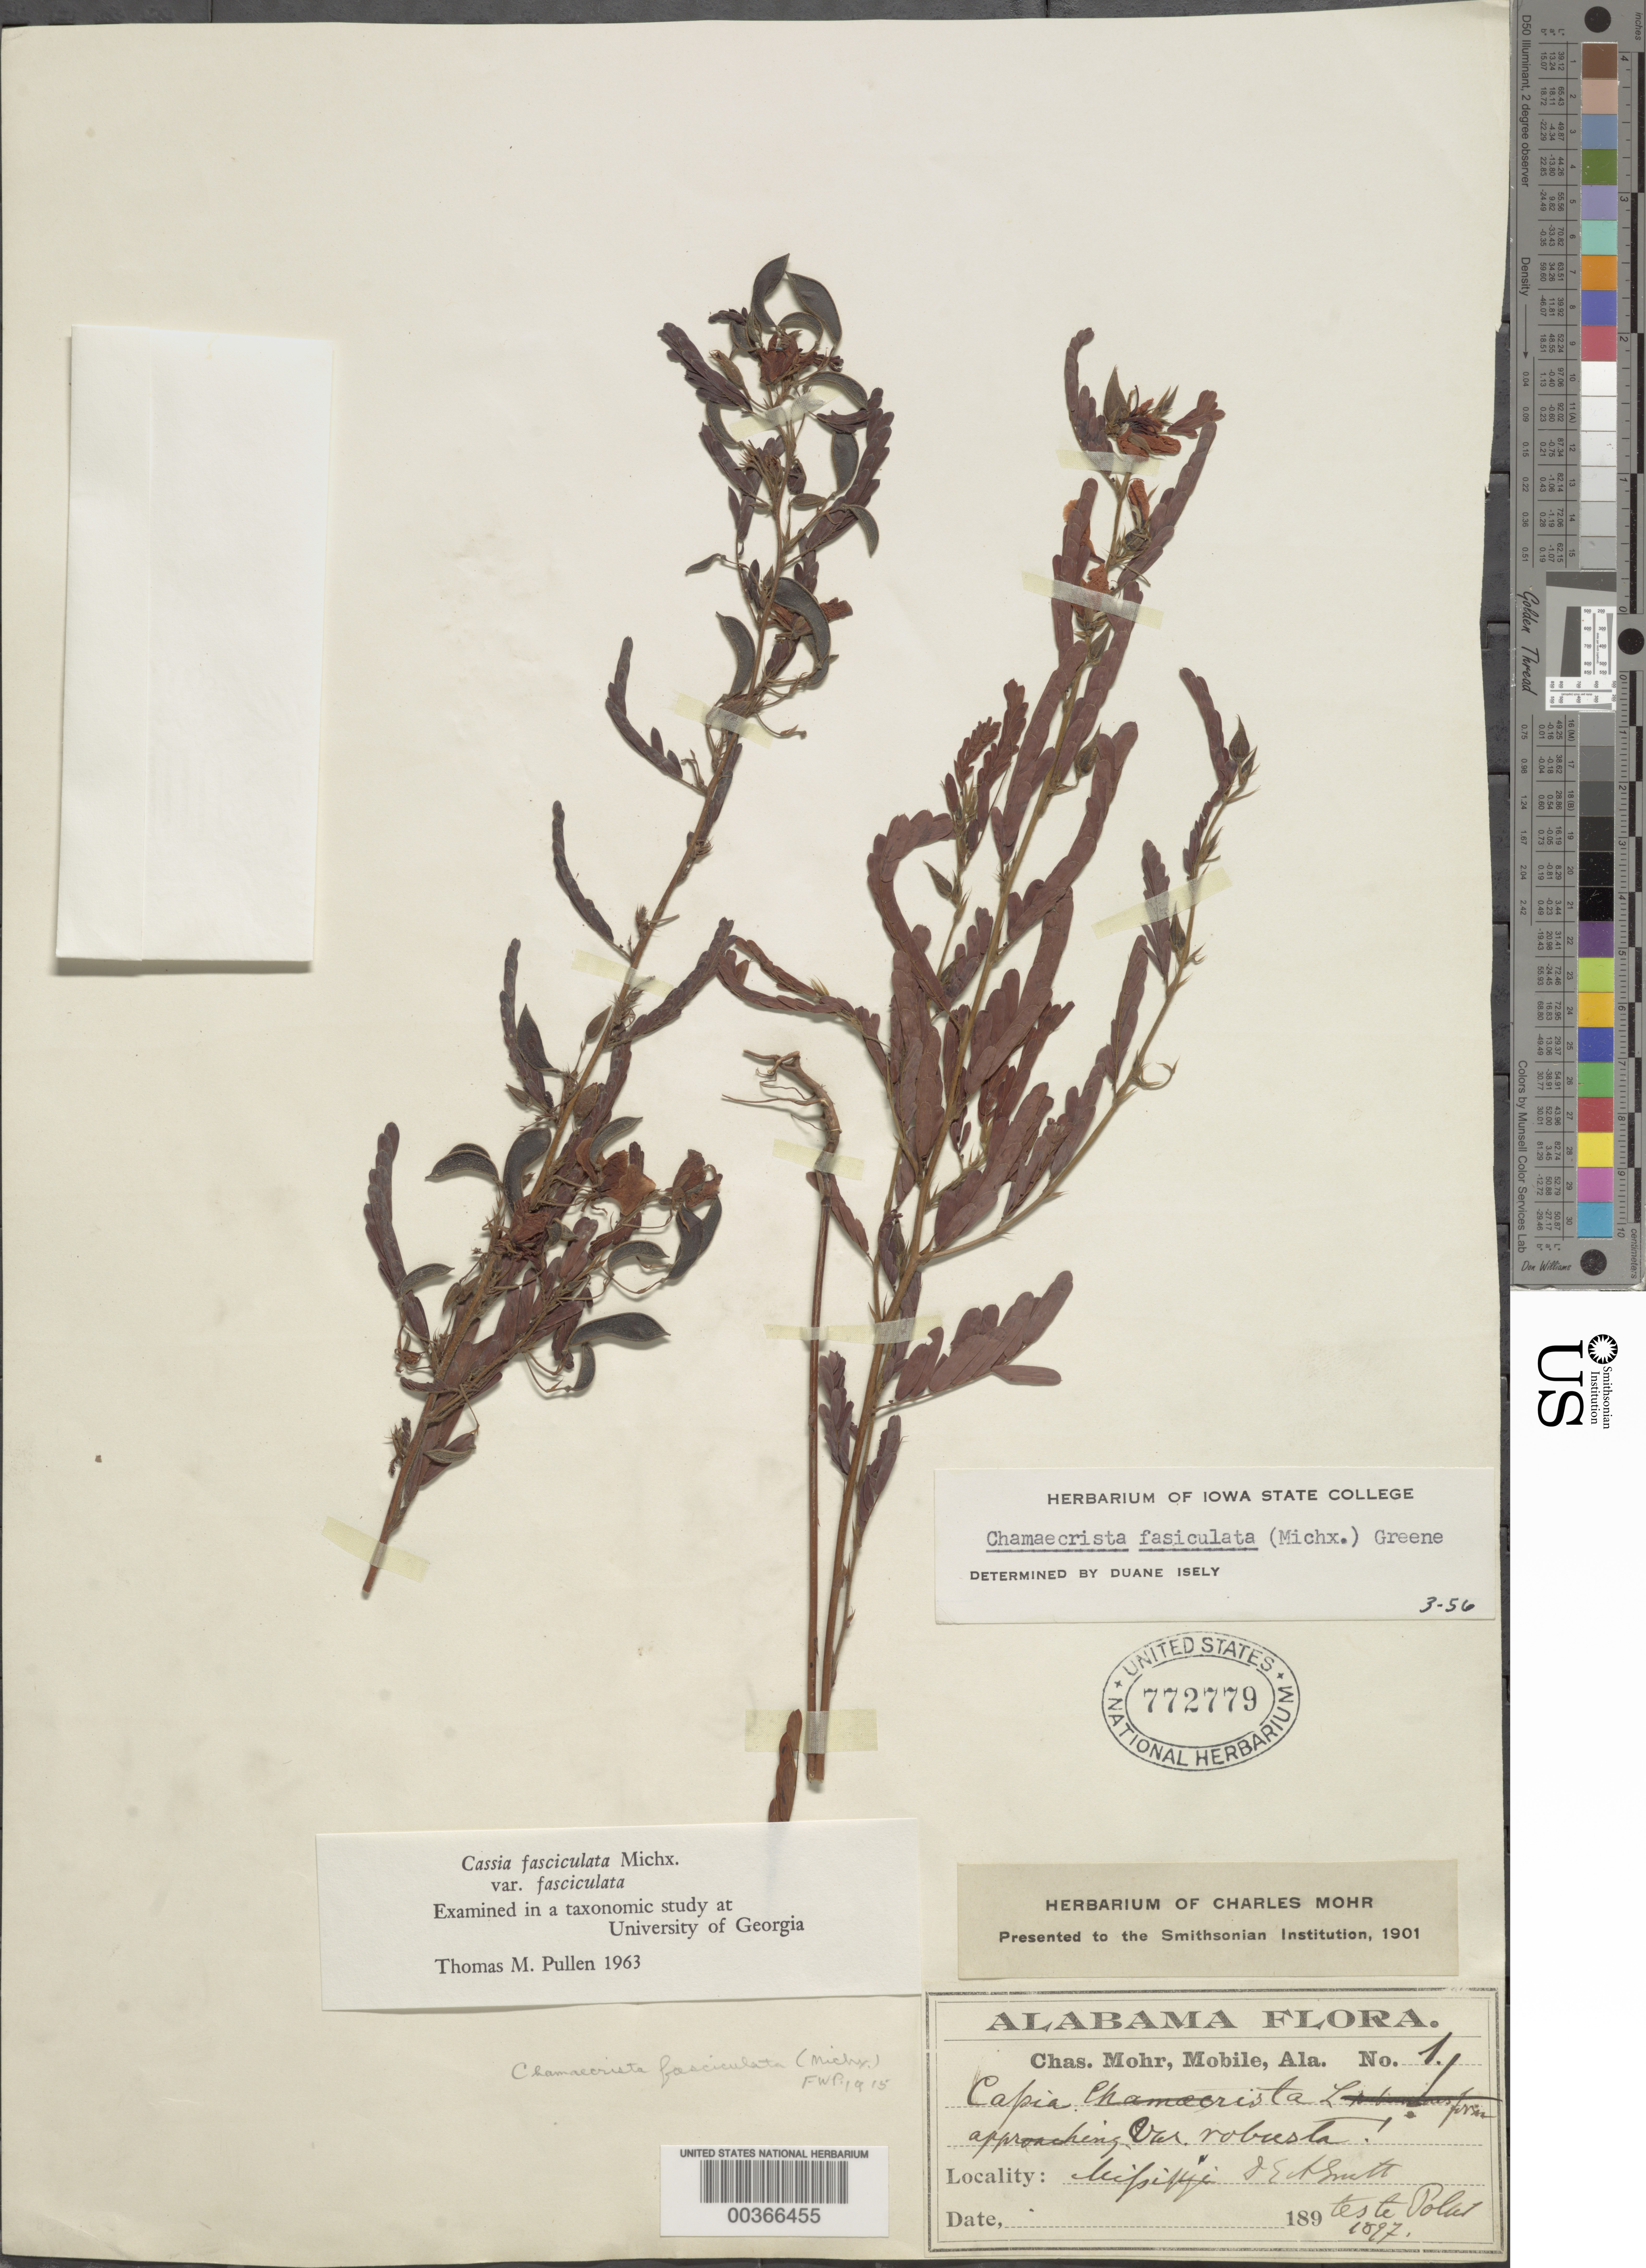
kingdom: Plantae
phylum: Tracheophyta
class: Magnoliopsida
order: Fabales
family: Fabaceae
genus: Chamaecrista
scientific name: Chamaecrista fasciculata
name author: (Michx.) Greene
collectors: C. T. Mohr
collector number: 1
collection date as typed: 1897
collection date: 1897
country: United States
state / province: Alabama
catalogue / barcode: US 772779